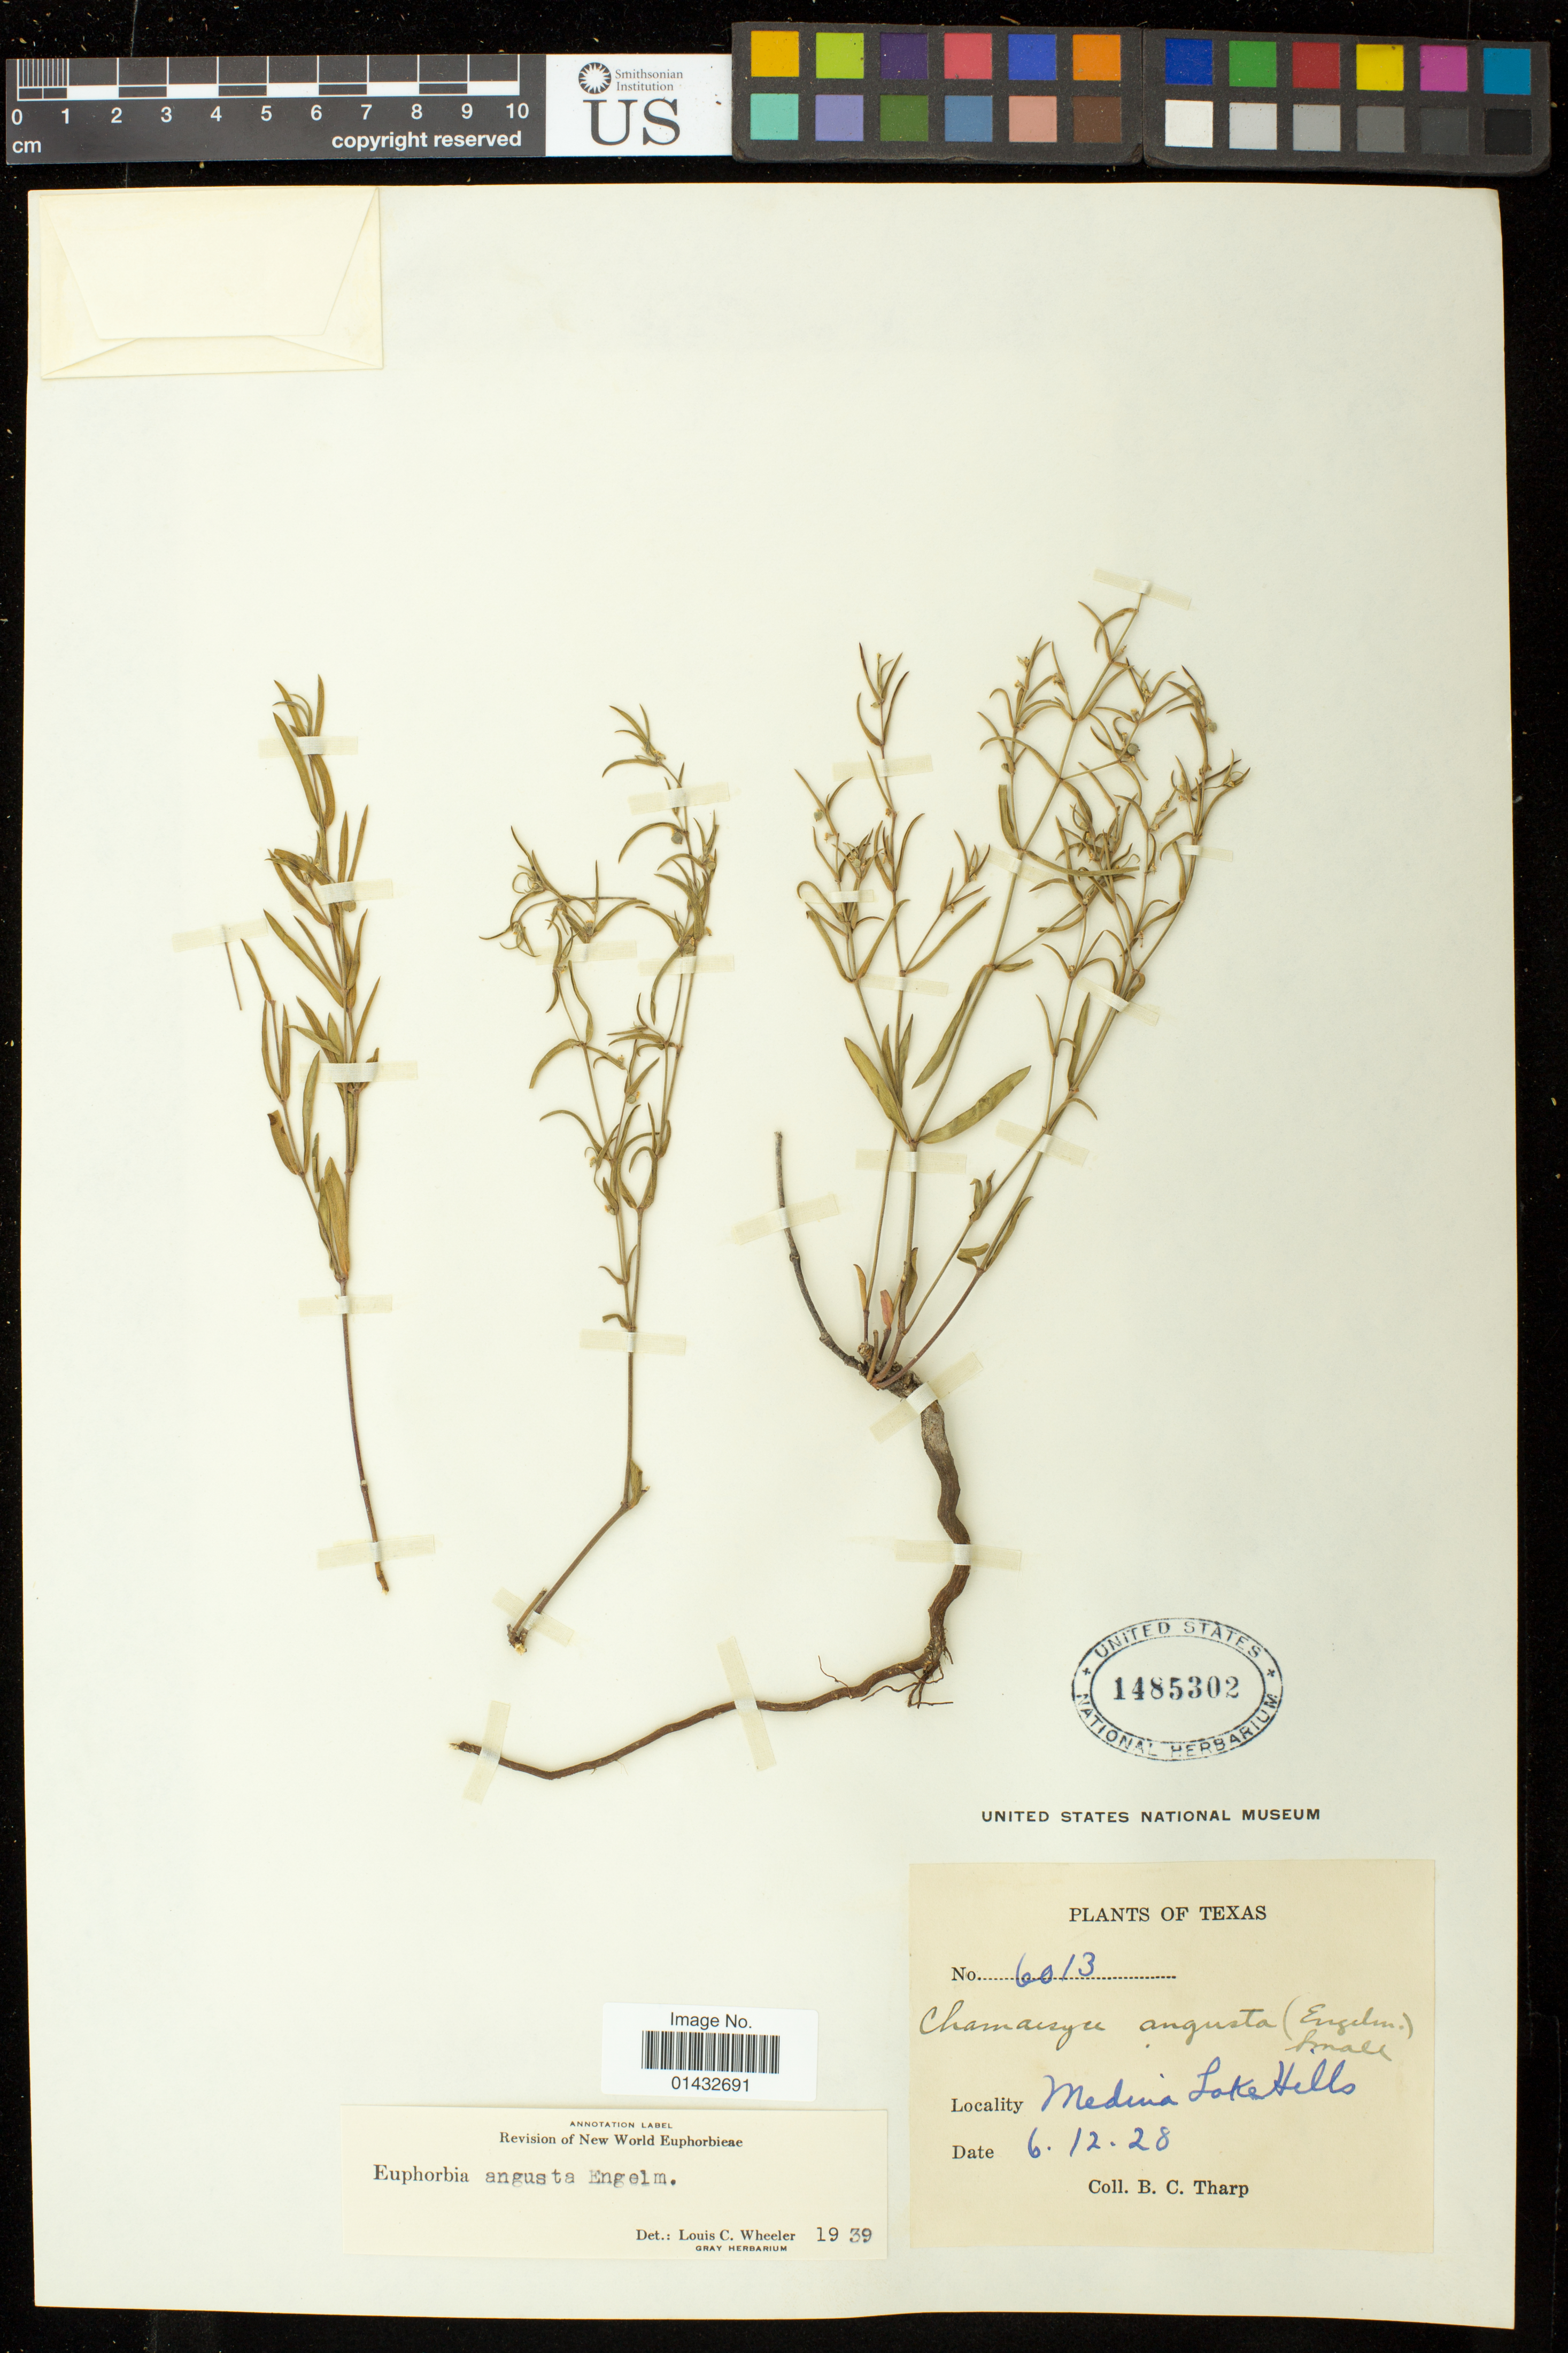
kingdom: Plantae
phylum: Tracheophyta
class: Magnoliopsida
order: Malpighiales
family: Euphorbiaceae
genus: Euphorbia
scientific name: Euphorbia angusta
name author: Engelm. in Emory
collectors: B. C. Tharp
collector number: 6013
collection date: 1928-06-12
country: United States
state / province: Texas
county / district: Medina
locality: Medina Lake Hills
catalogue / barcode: US 1485302